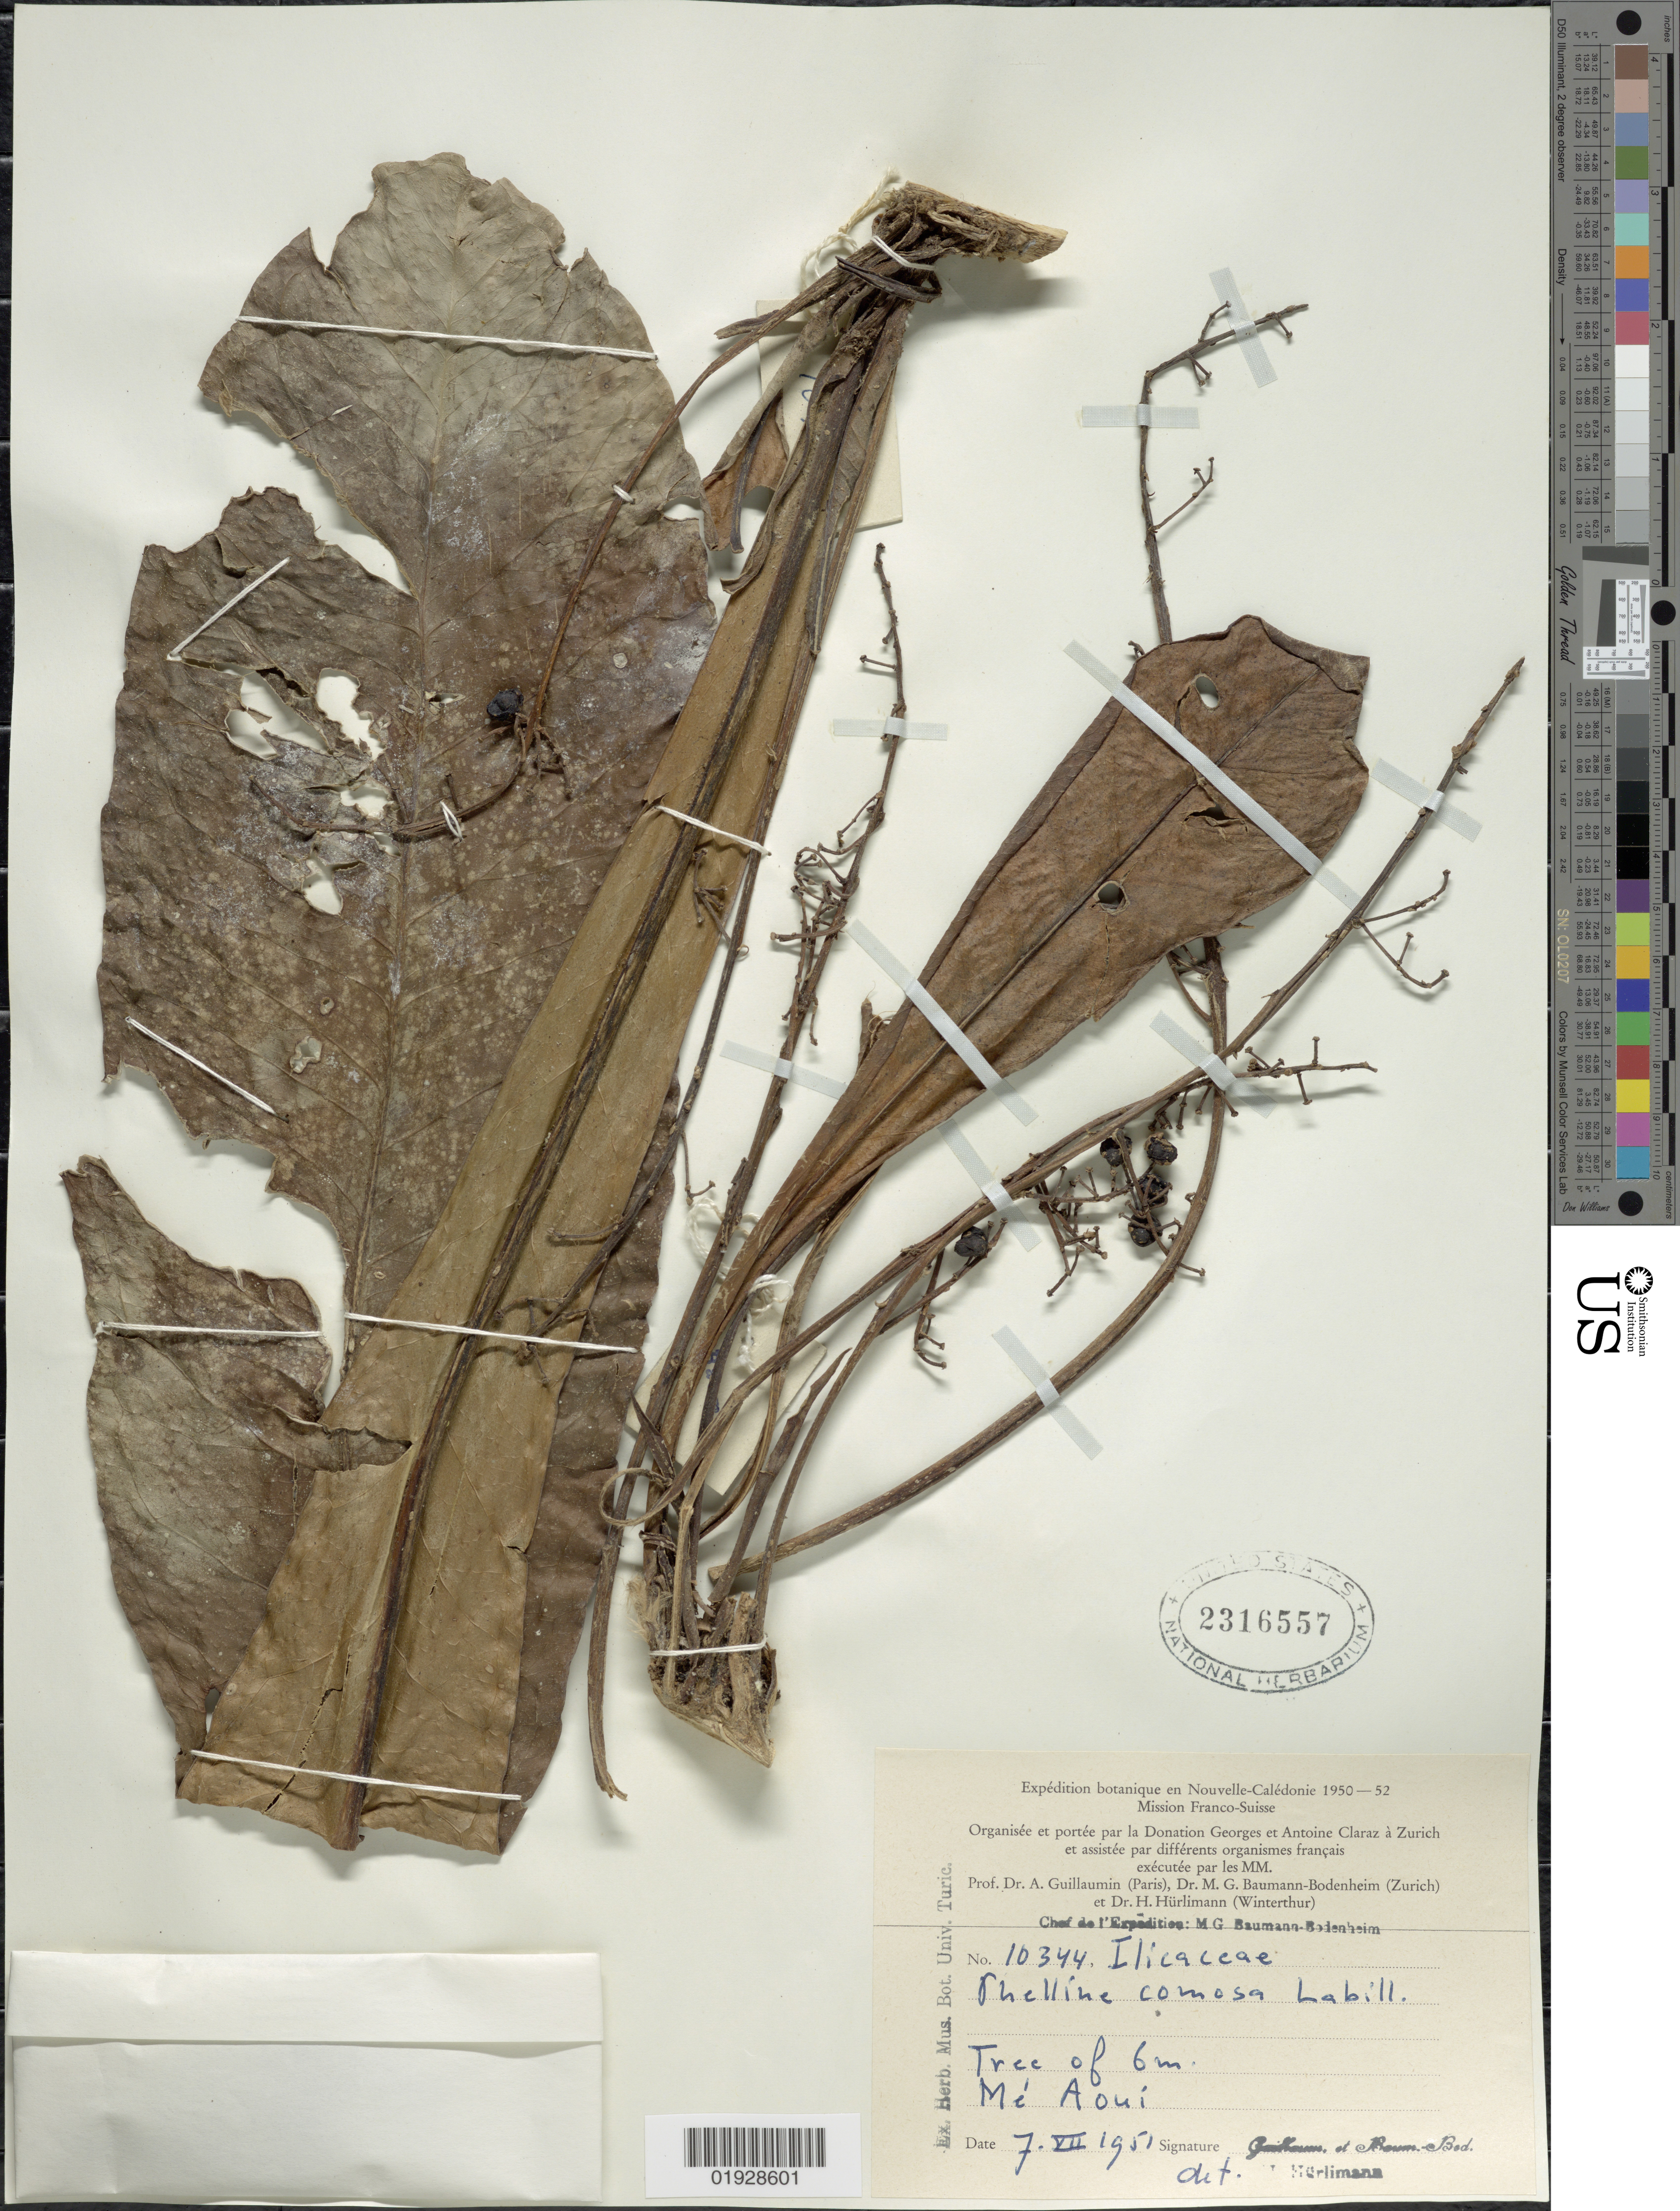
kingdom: Plantae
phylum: Tracheophyta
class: Magnoliopsida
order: Asterales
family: Phellinaceae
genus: Phelline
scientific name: Phelline comosa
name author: Labill.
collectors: A. Guillaumin & M. G. Baumann-Bodenheim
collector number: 10344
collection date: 1951-07-07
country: New Caledonia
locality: Mé Aouí.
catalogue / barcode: US 2316557